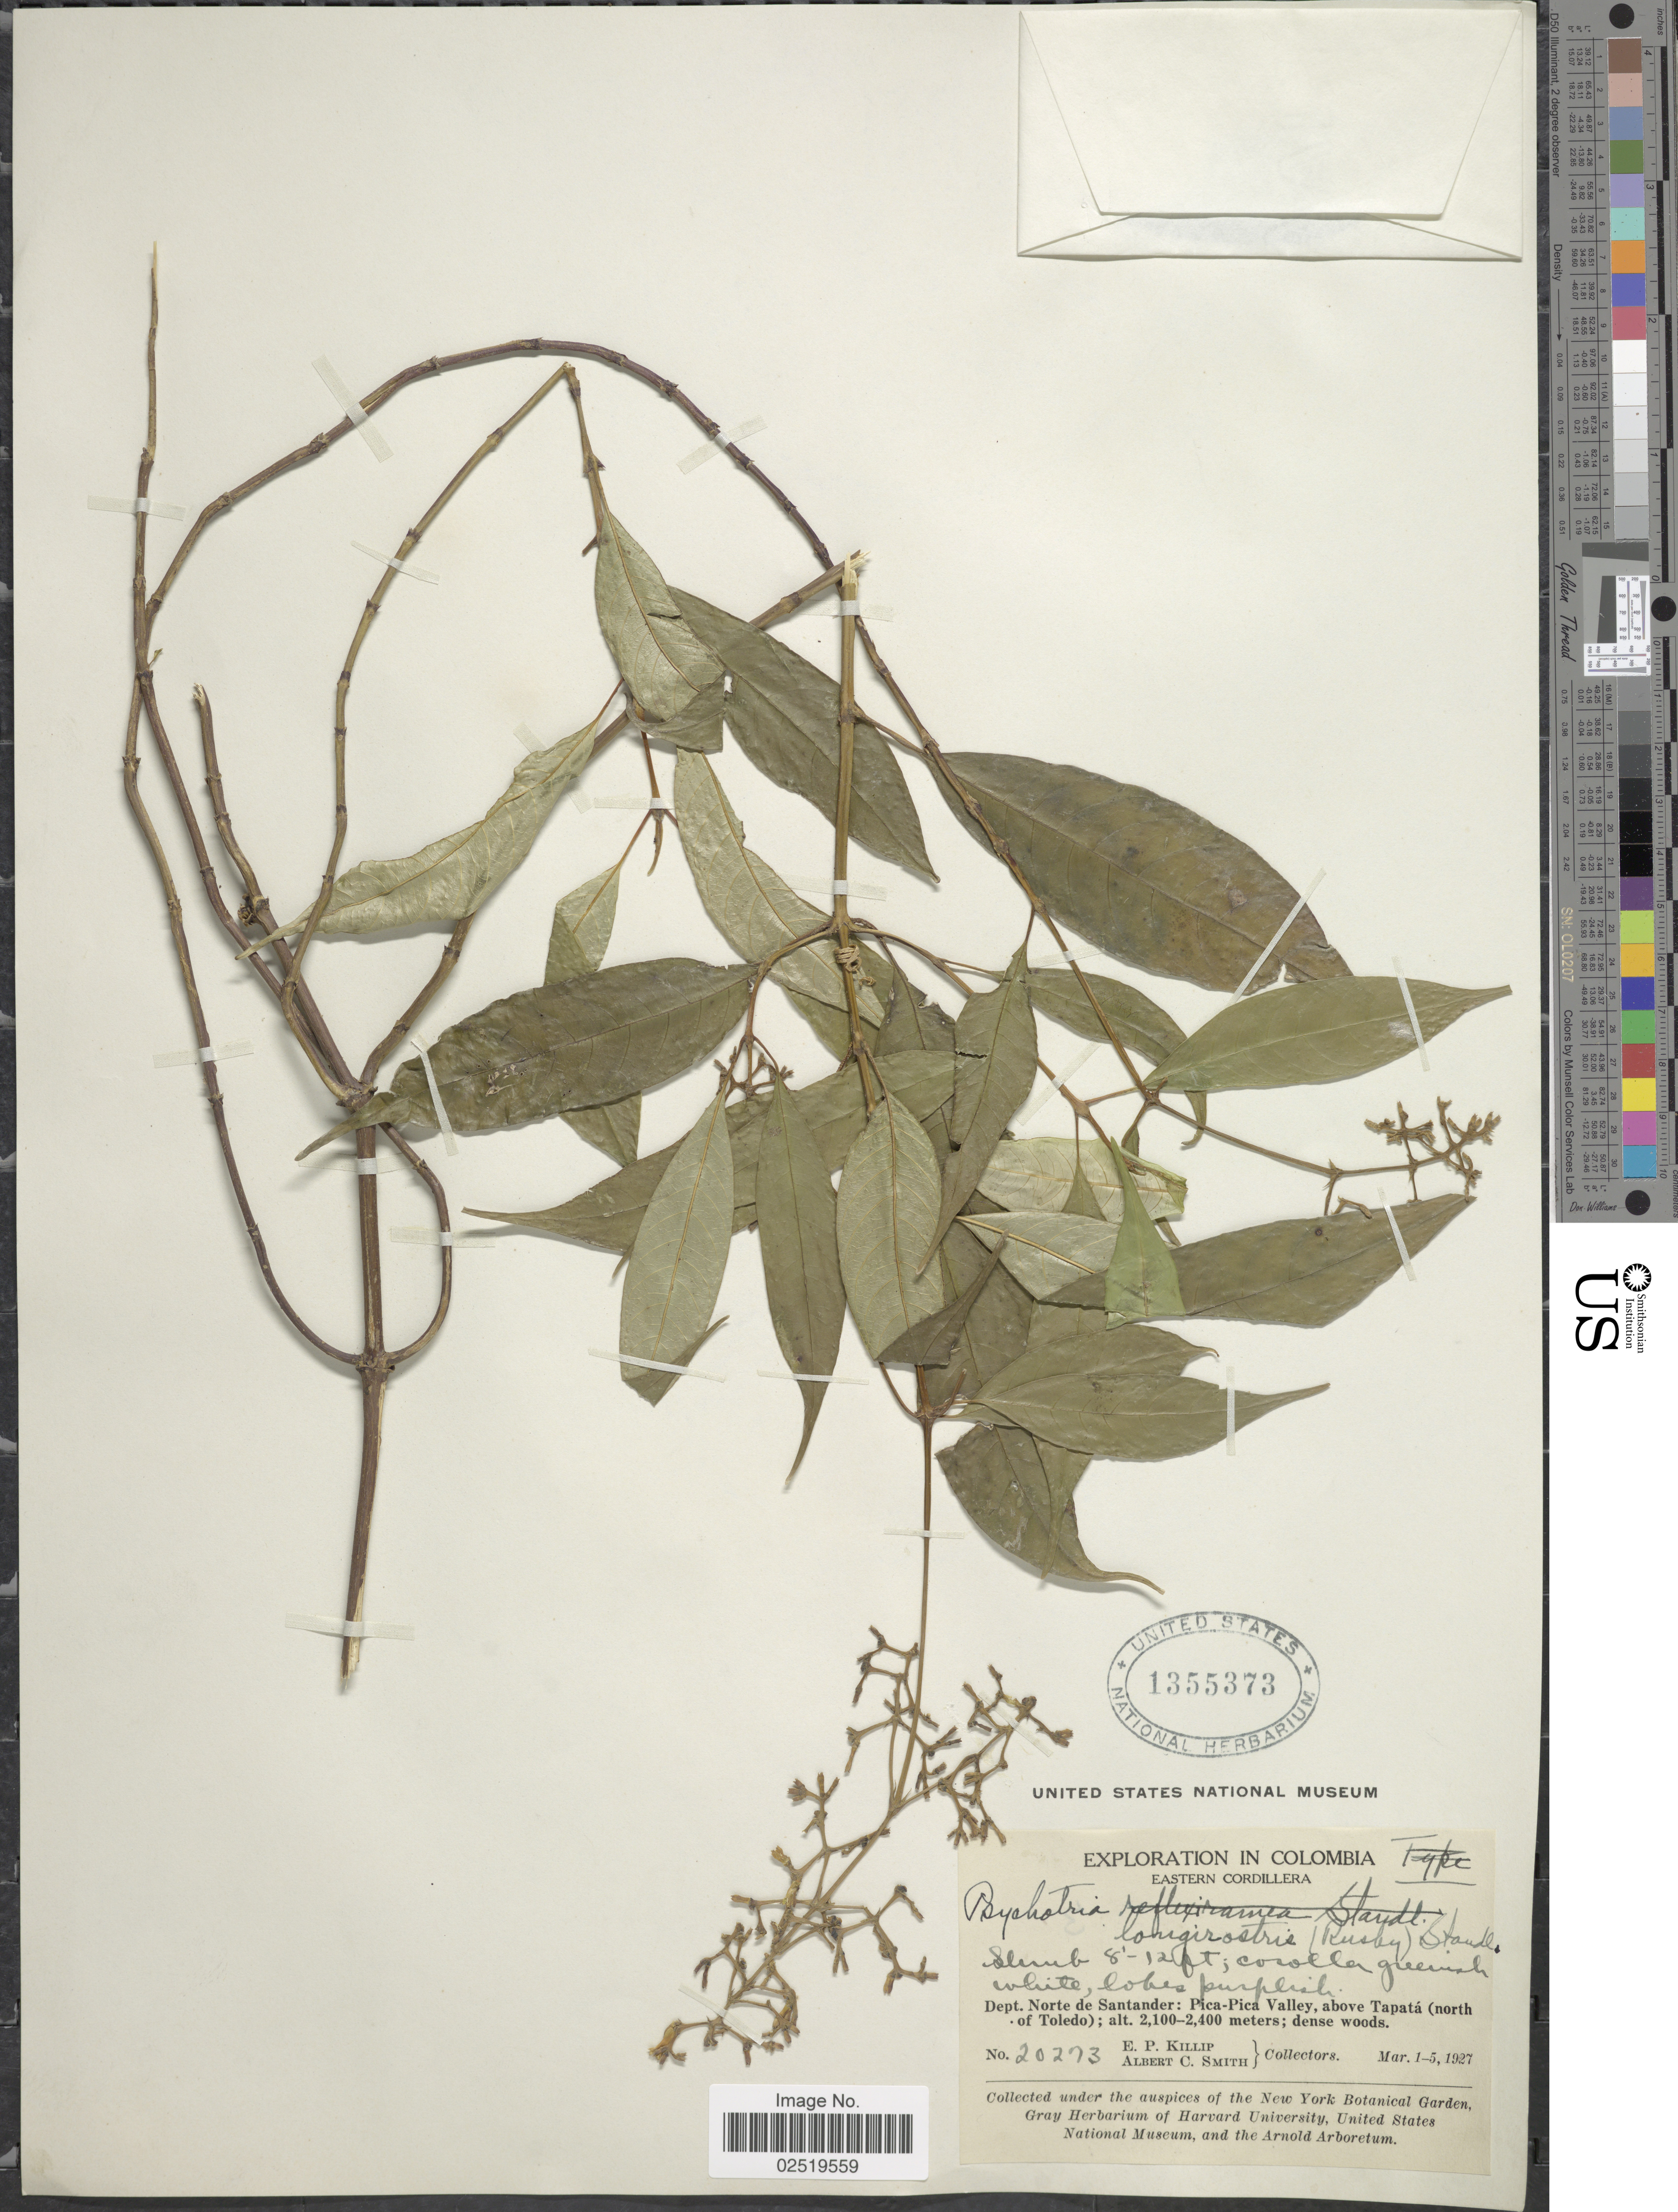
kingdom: Plantae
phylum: Tracheophyta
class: Magnoliopsida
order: Gentianales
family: Rubiaceae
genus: Psychotria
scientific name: Psychotria longirostris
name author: (Rusby) Standl.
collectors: E. P. Killip & A. C. Smith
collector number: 20273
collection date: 1927-03-01/1927-03-05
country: Colombia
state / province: Norte de Santander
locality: Eastern Cordillera, Pica-Pica Valley, above Tapata (north of Toledo); dense woods.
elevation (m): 2100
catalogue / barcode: US 1355373